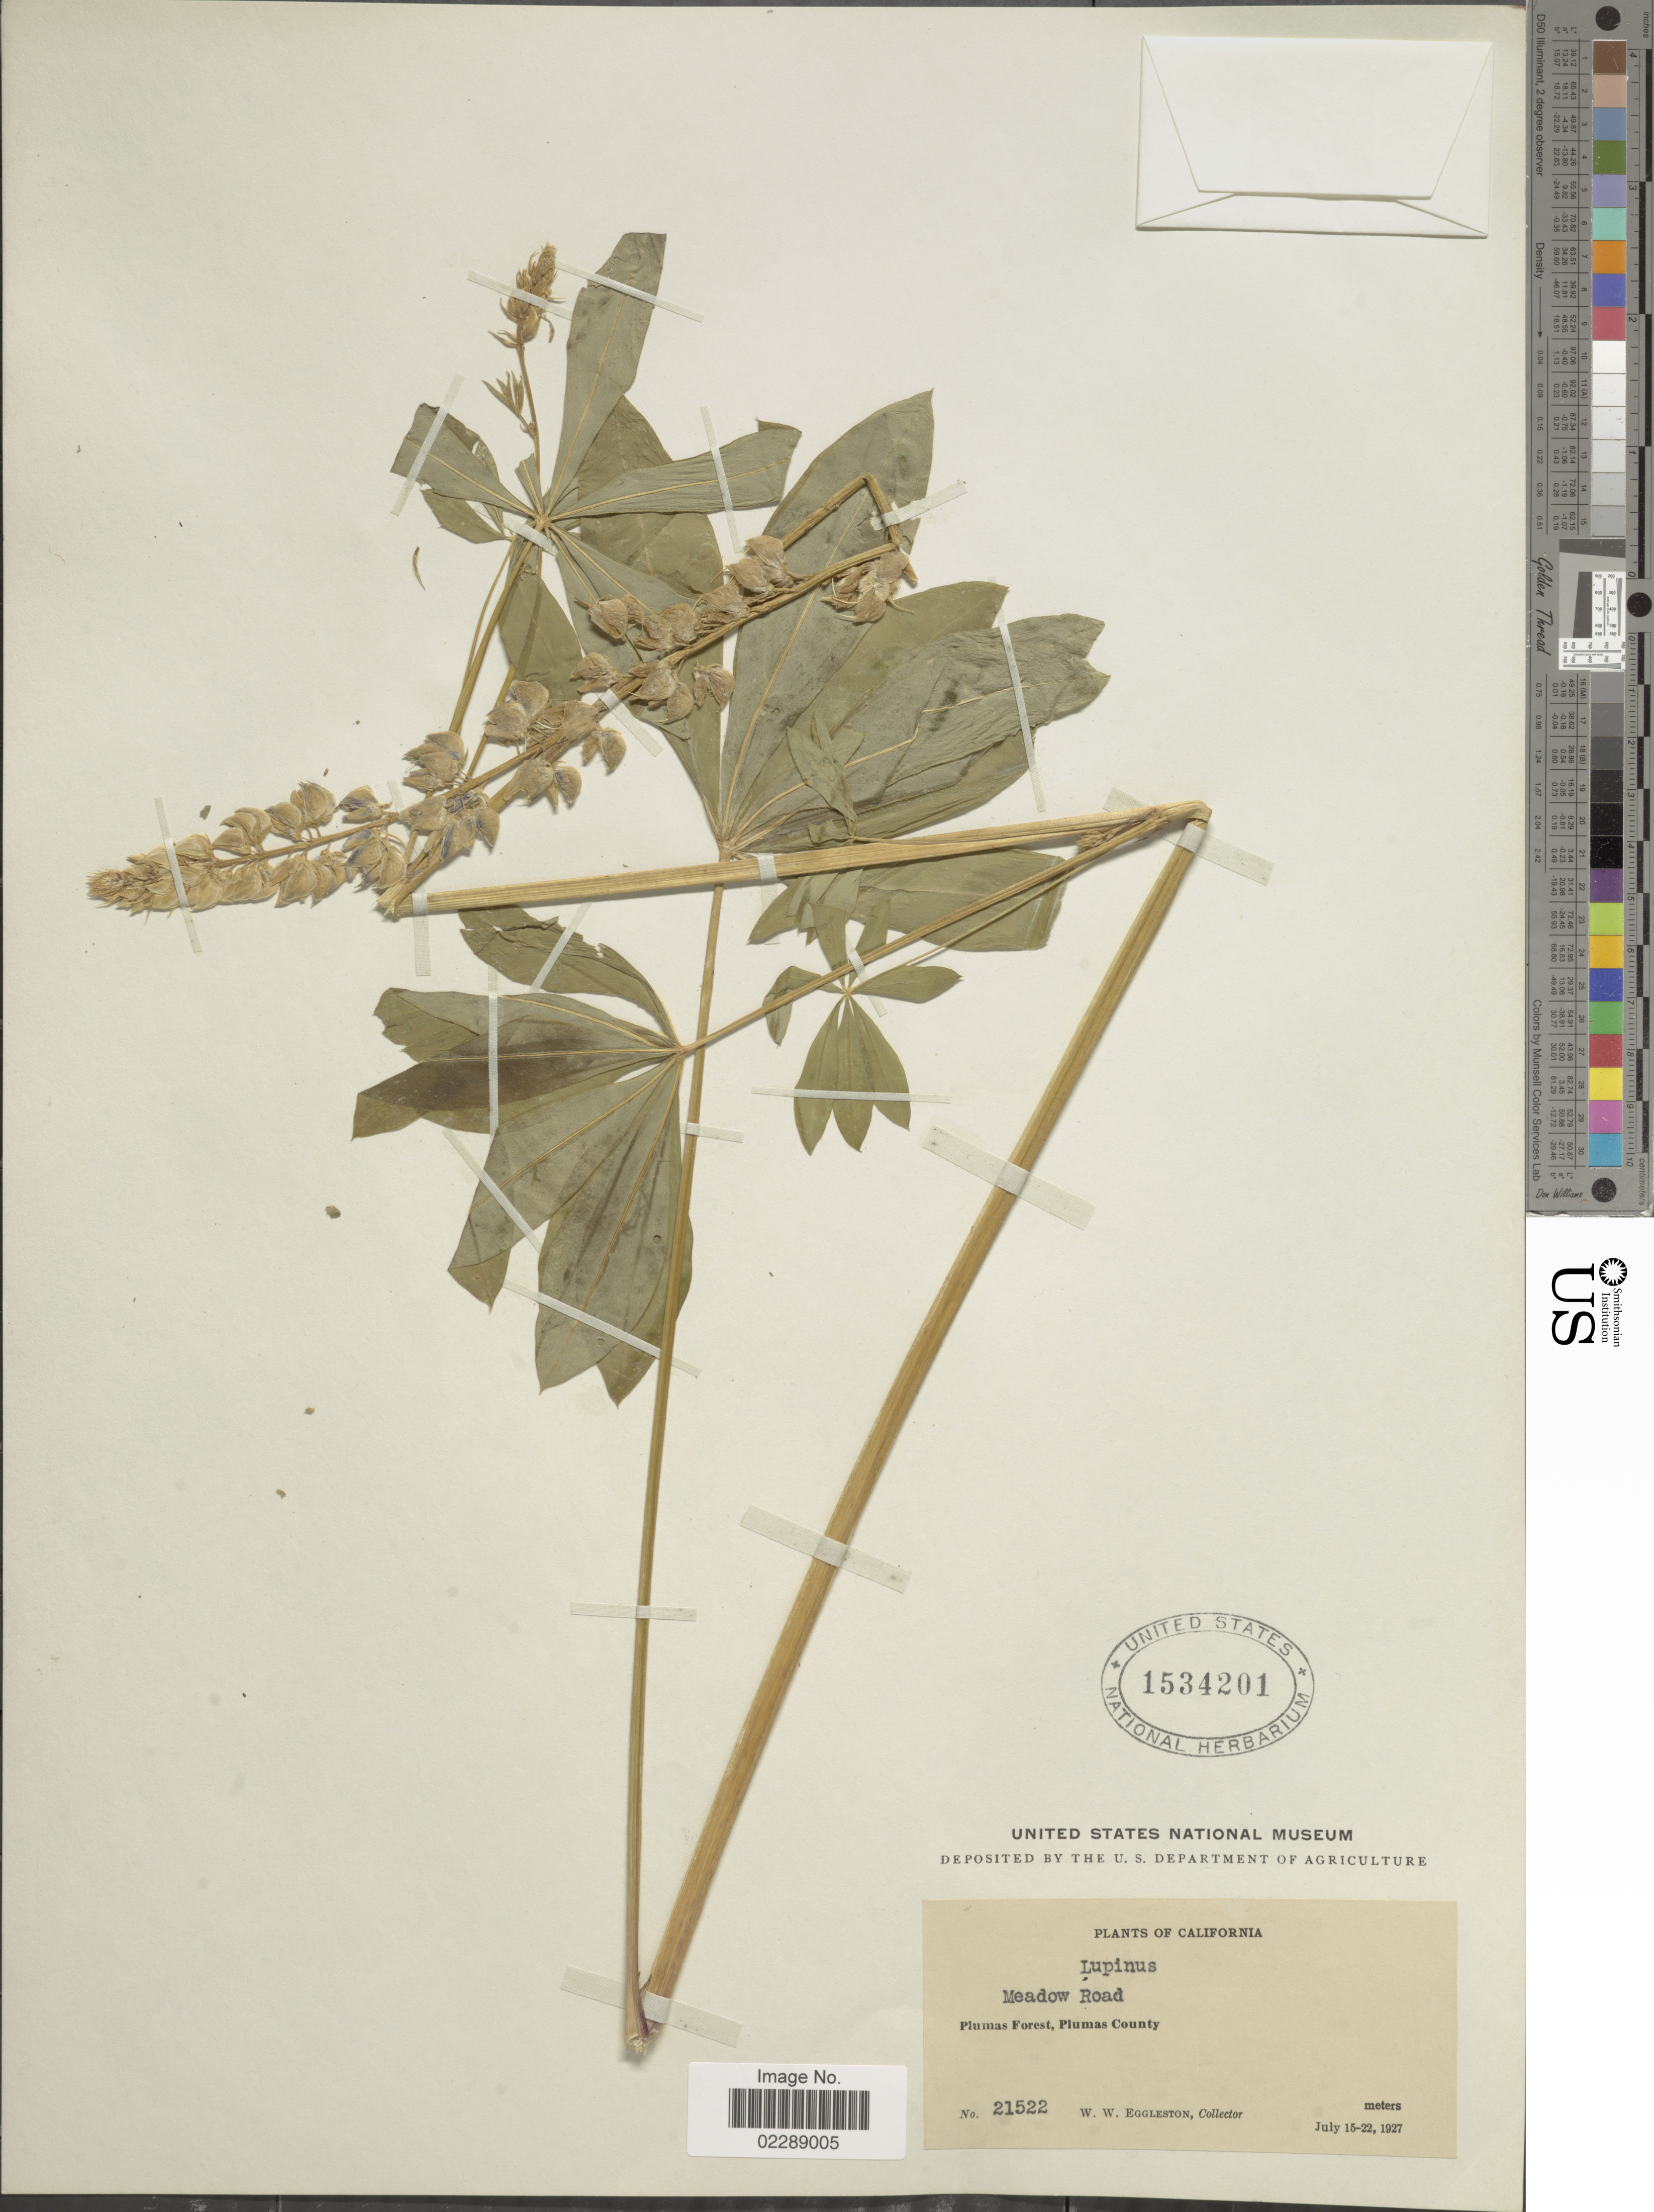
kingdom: Plantae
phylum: Tracheophyta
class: Magnoliopsida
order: Fabales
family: Fabaceae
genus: Lupinus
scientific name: Lupinus sp.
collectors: W. W. Eggleston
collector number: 21522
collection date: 1927-07-15/1927-07-22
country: United States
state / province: California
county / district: Plumas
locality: Plumas Forest, Plumas County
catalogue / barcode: US 1534201